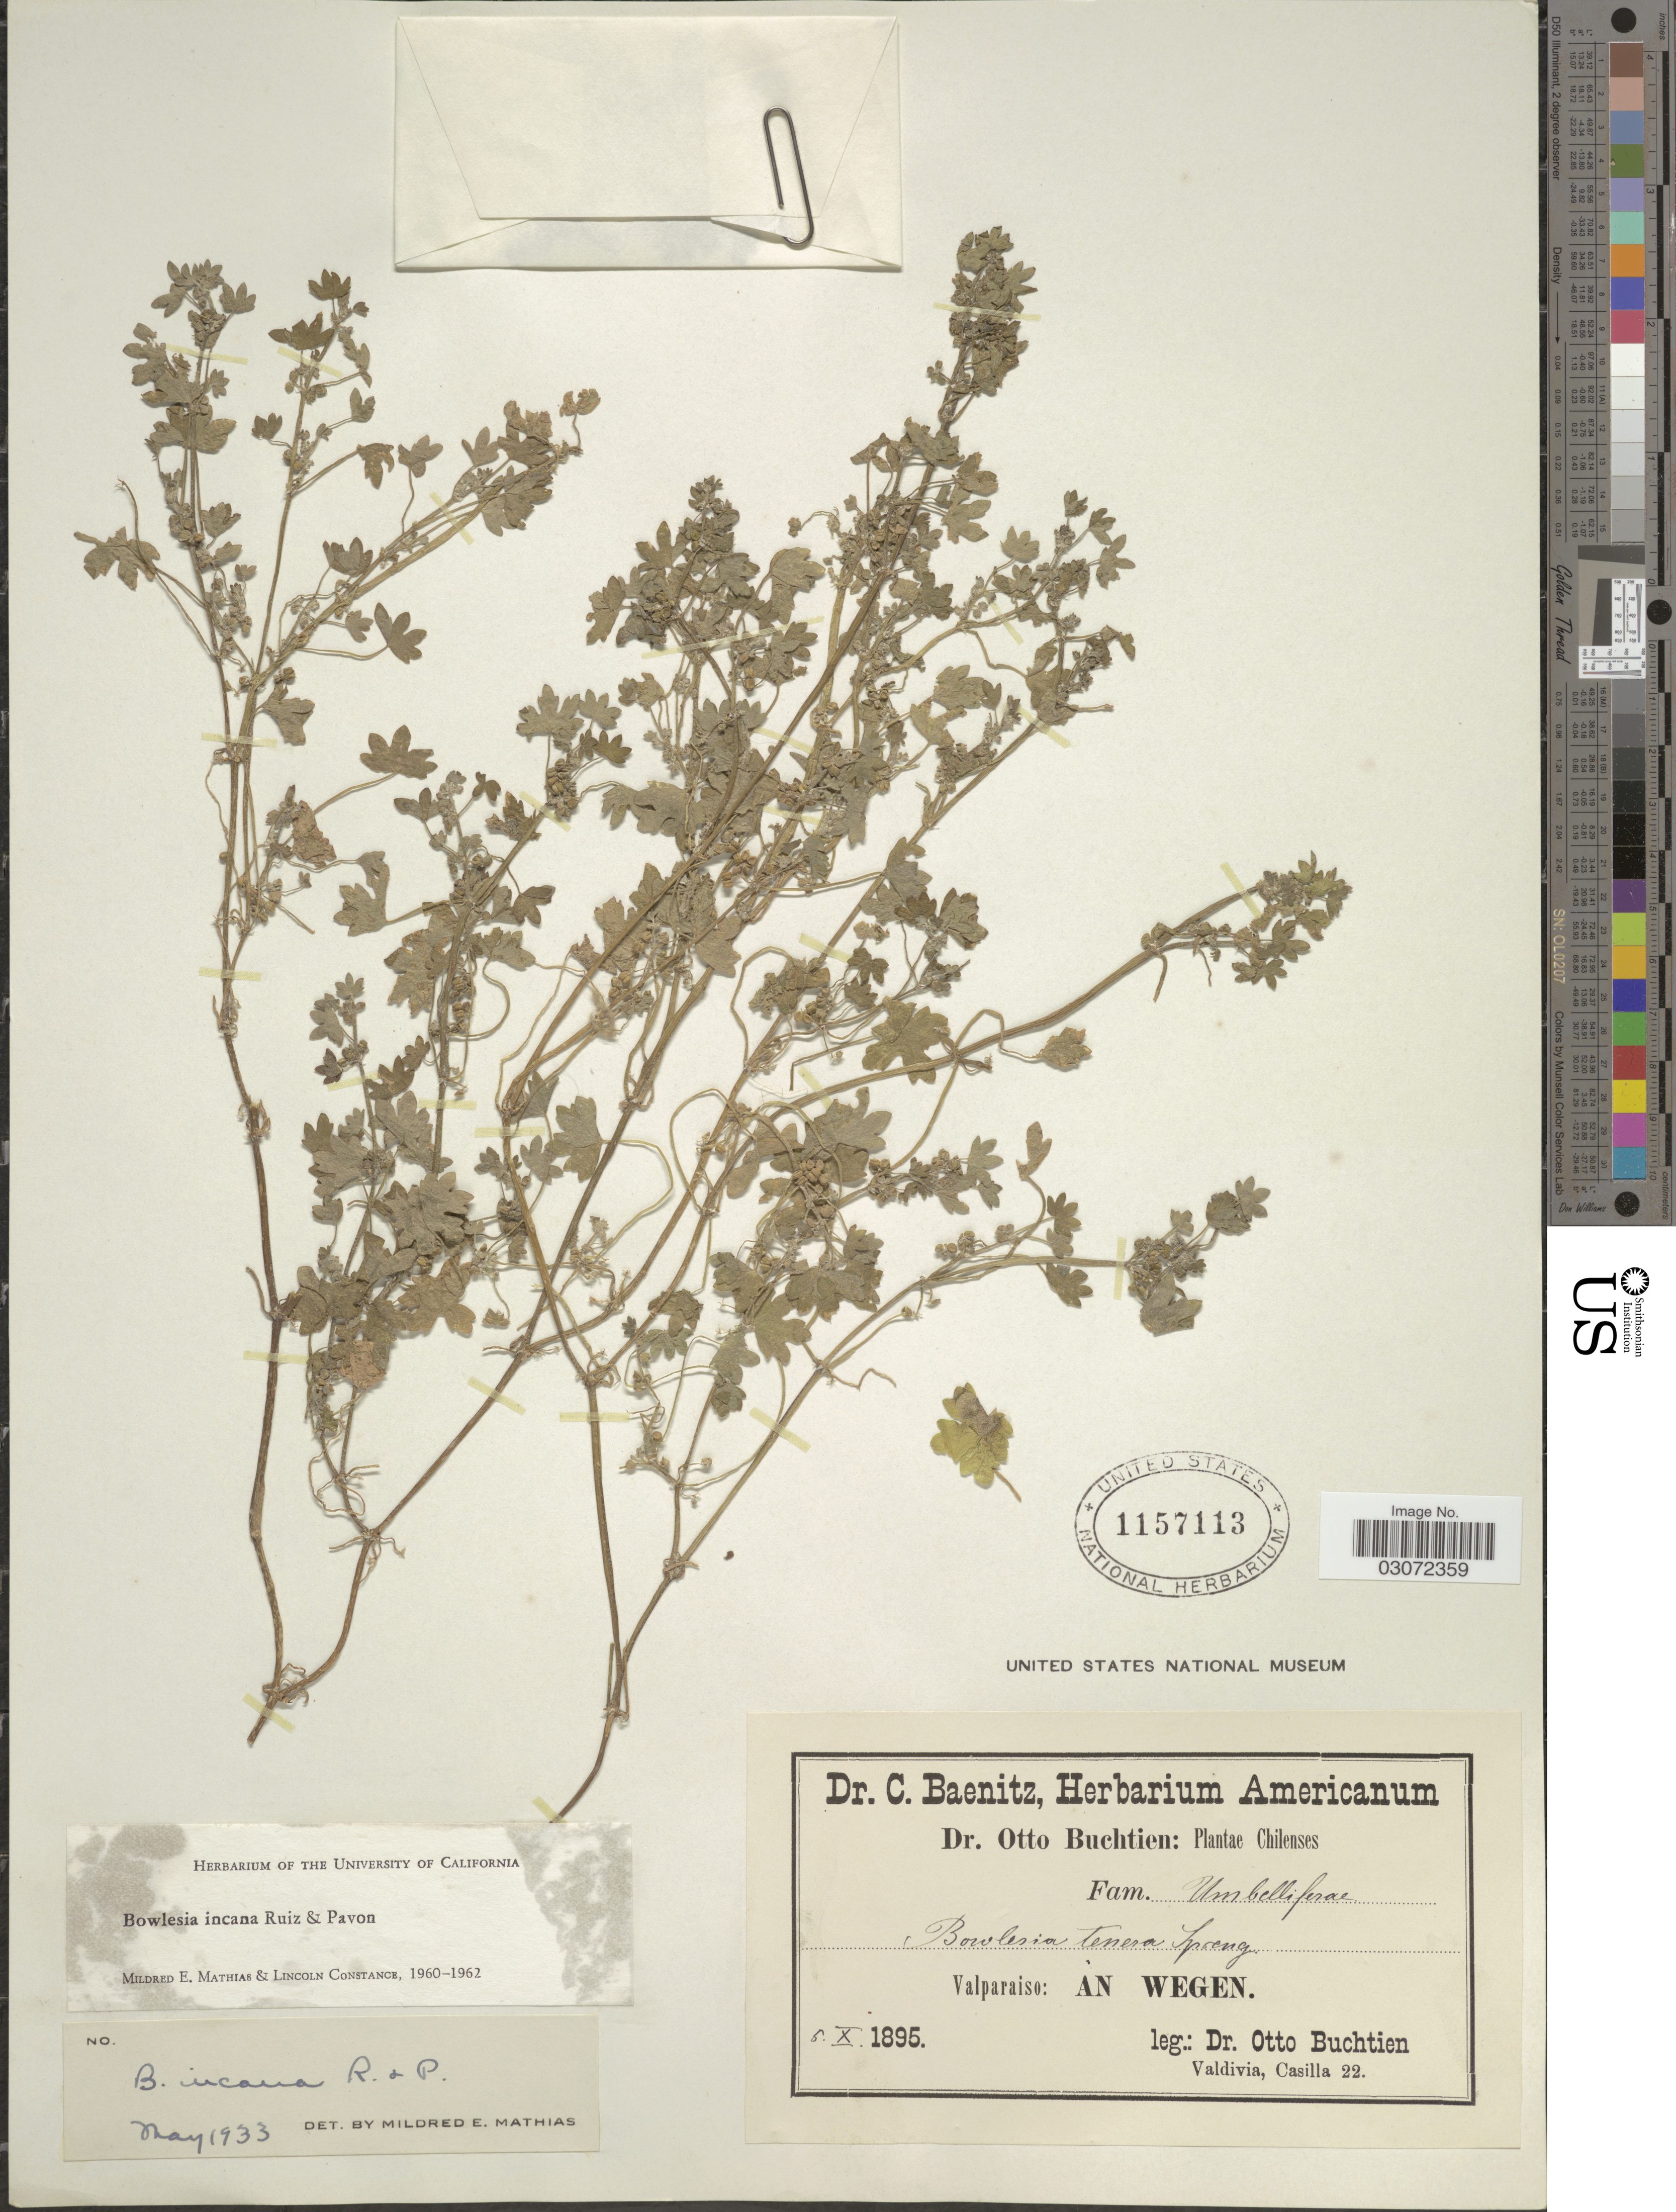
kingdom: Plantae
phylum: Tracheophyta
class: Magnoliopsida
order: Apiales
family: Apiaceae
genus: Bowlesia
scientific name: Bowlesia incana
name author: Ruiz & Pav.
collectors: O. Buchtien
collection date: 1895-10-05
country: Chile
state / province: Valparaíso (V)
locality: Valparaiso: An Wegen.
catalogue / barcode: US 1157113